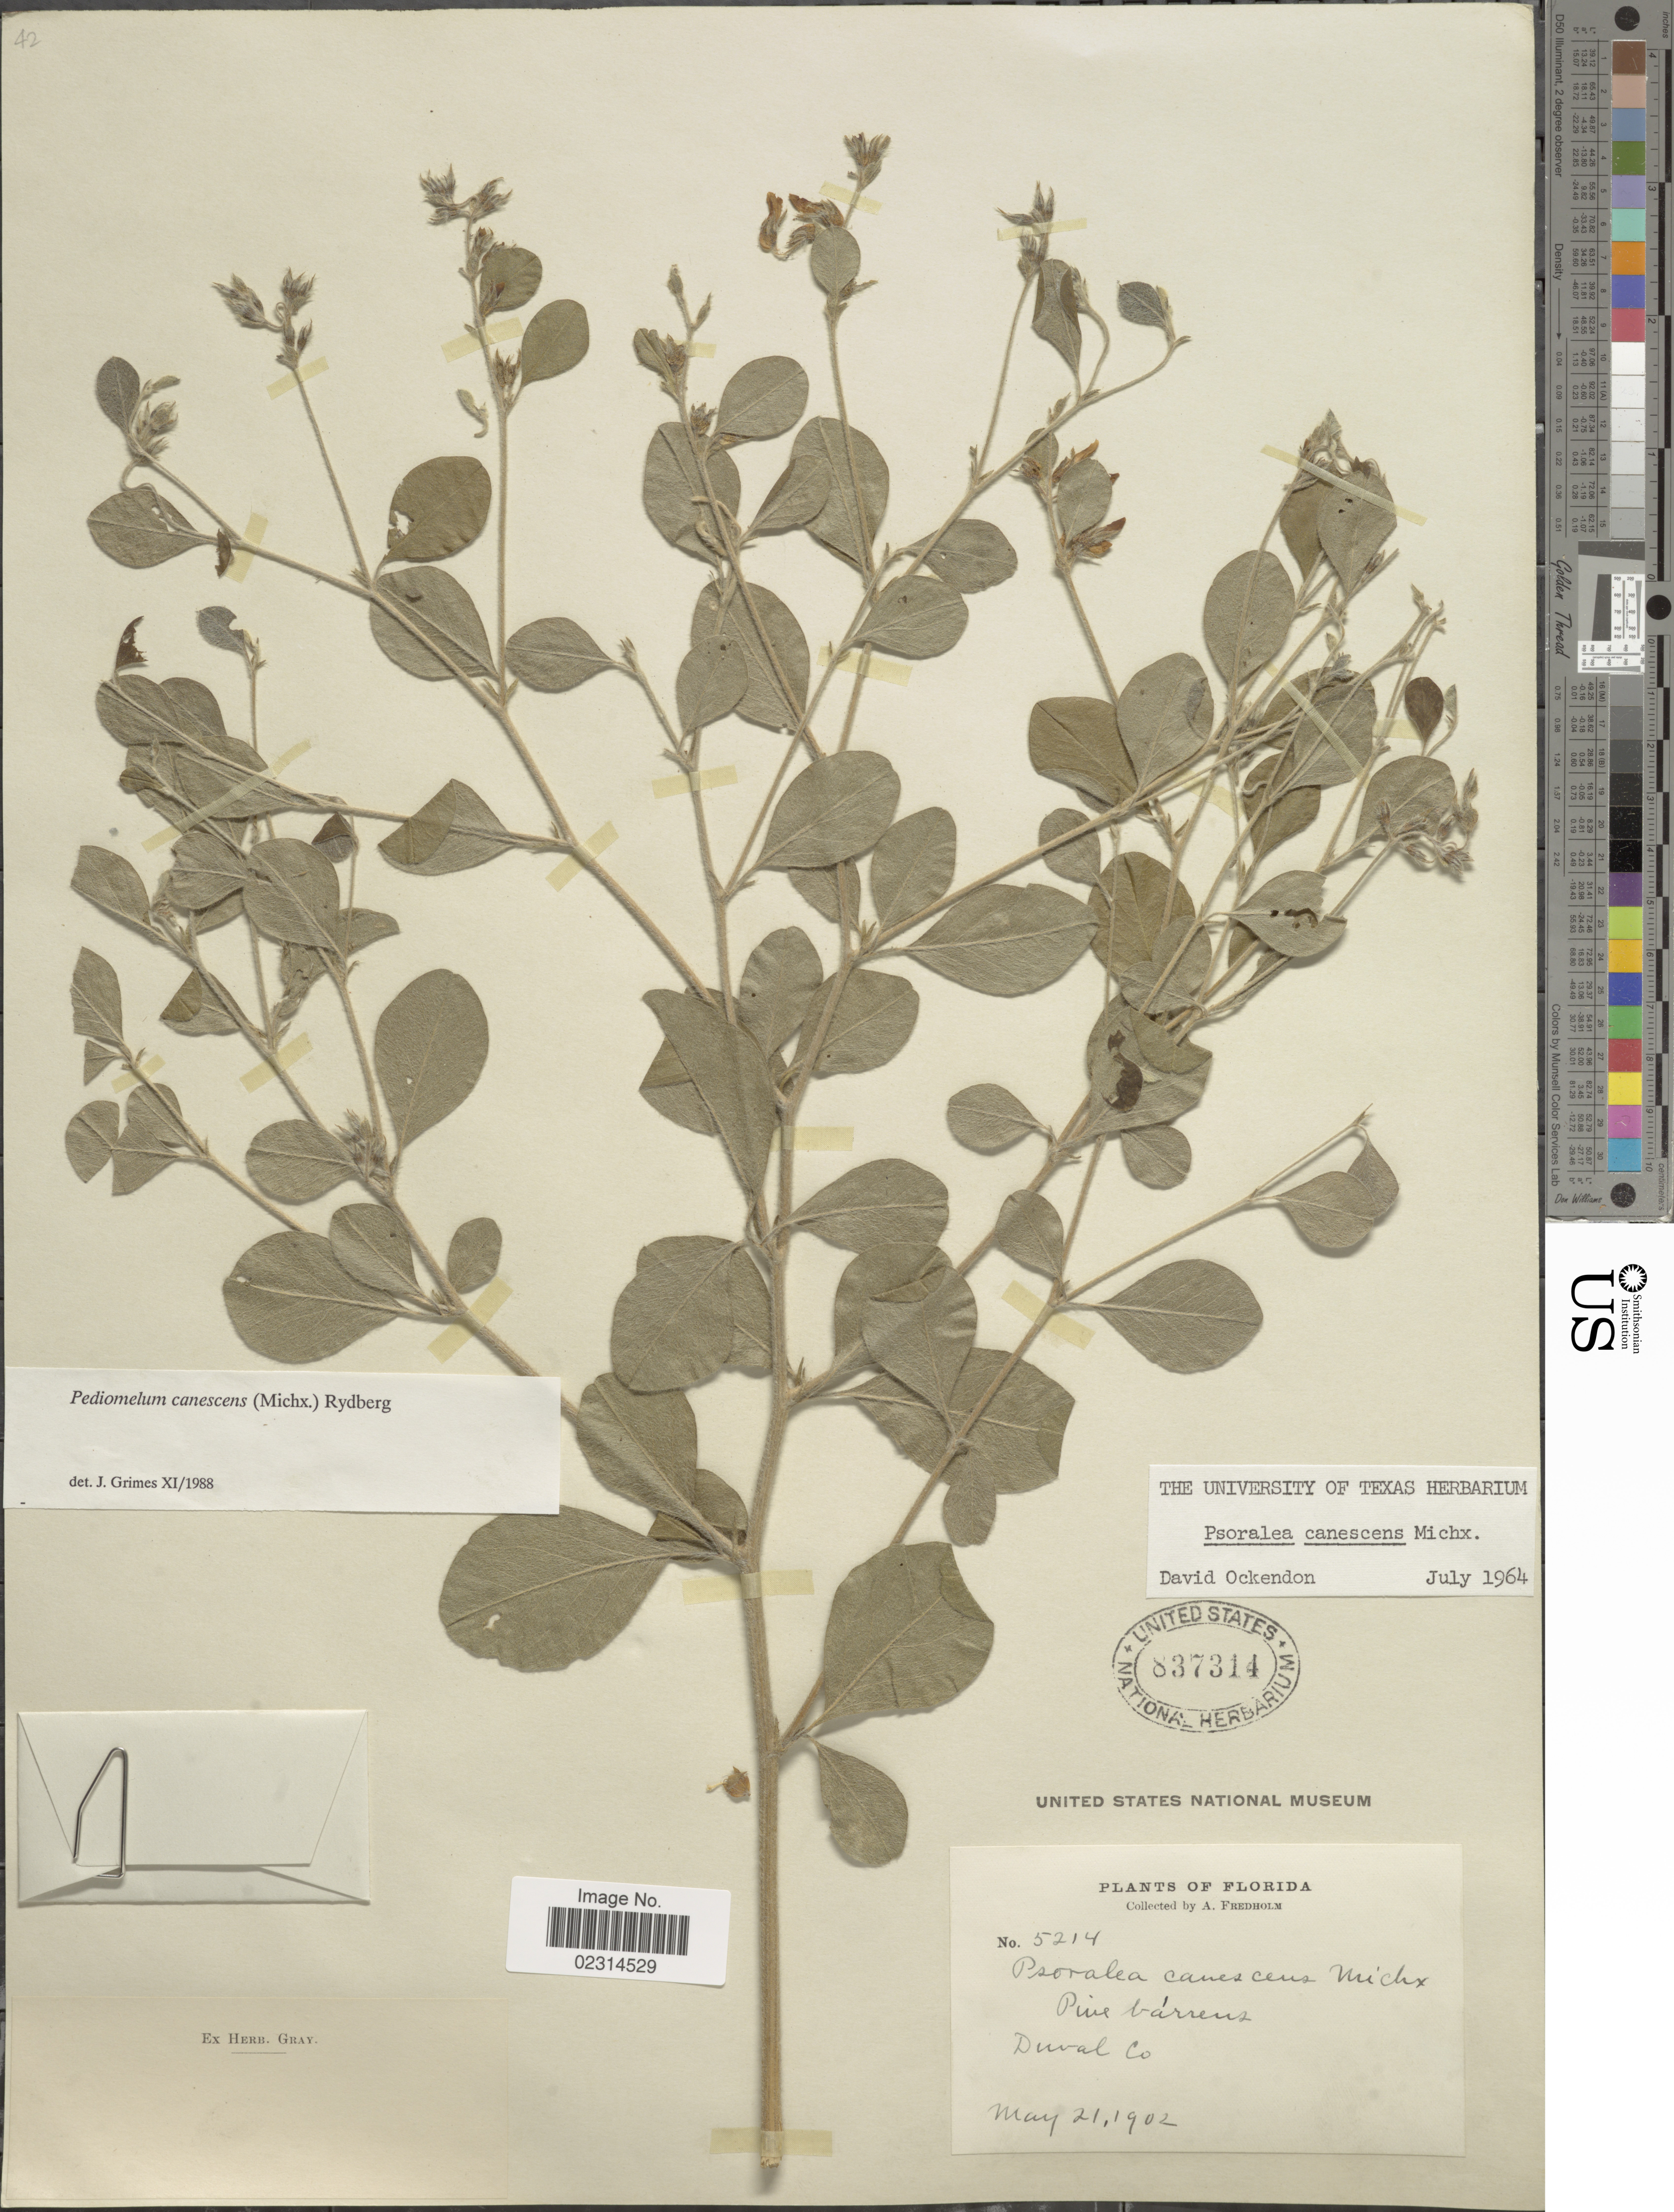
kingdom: Plantae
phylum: Tracheophyta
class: Magnoliopsida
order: Fabales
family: Fabaceae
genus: Pediomelum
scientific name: Pediomelum canescens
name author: (Michx.) Rydb.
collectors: A. Fredholm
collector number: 5214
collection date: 1902-05-21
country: United States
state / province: Florida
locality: Duval Co.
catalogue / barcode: US 837314